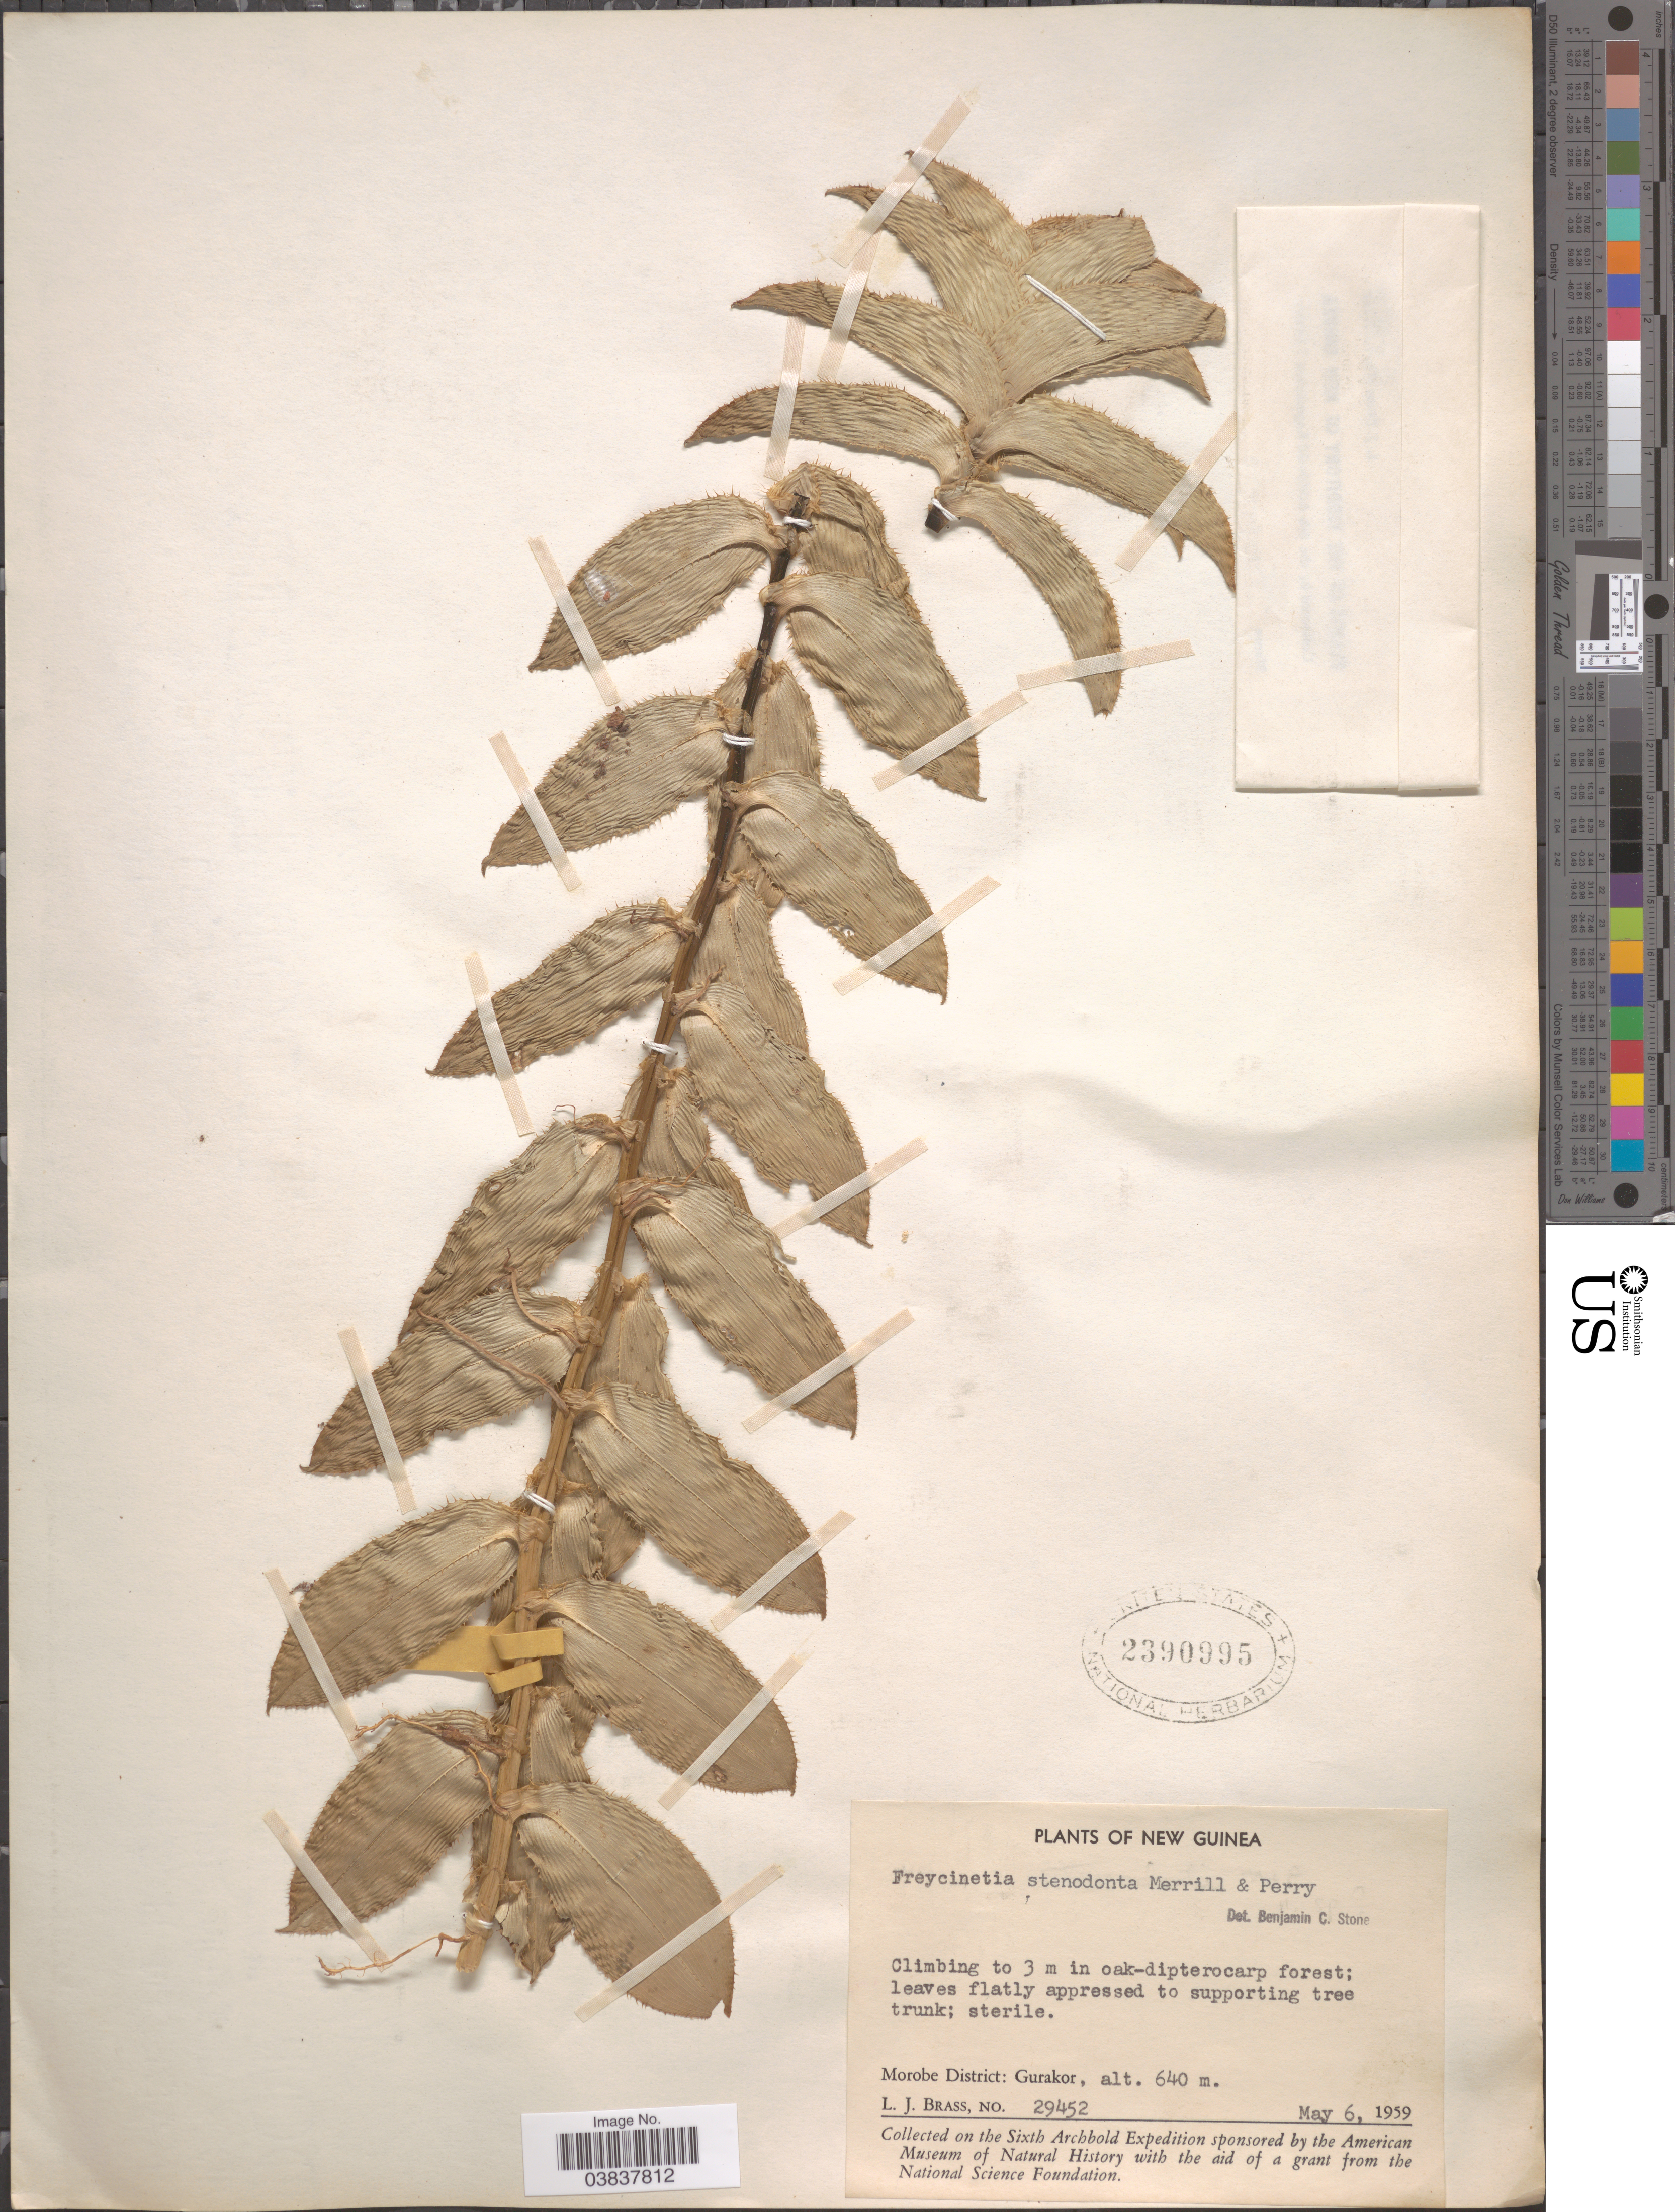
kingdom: Plantae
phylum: Tracheophyta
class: Liliopsida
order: Pandanales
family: Pandanaceae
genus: Freycinetia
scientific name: Freycinetia stenodonta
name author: Merr. & L.M. Perry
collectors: L. J. Brass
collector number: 29452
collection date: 1959-05-06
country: Papua New Guinea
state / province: Morobe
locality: New Guinea. Morobe District: Gurakor.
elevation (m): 640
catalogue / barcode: US 2390995